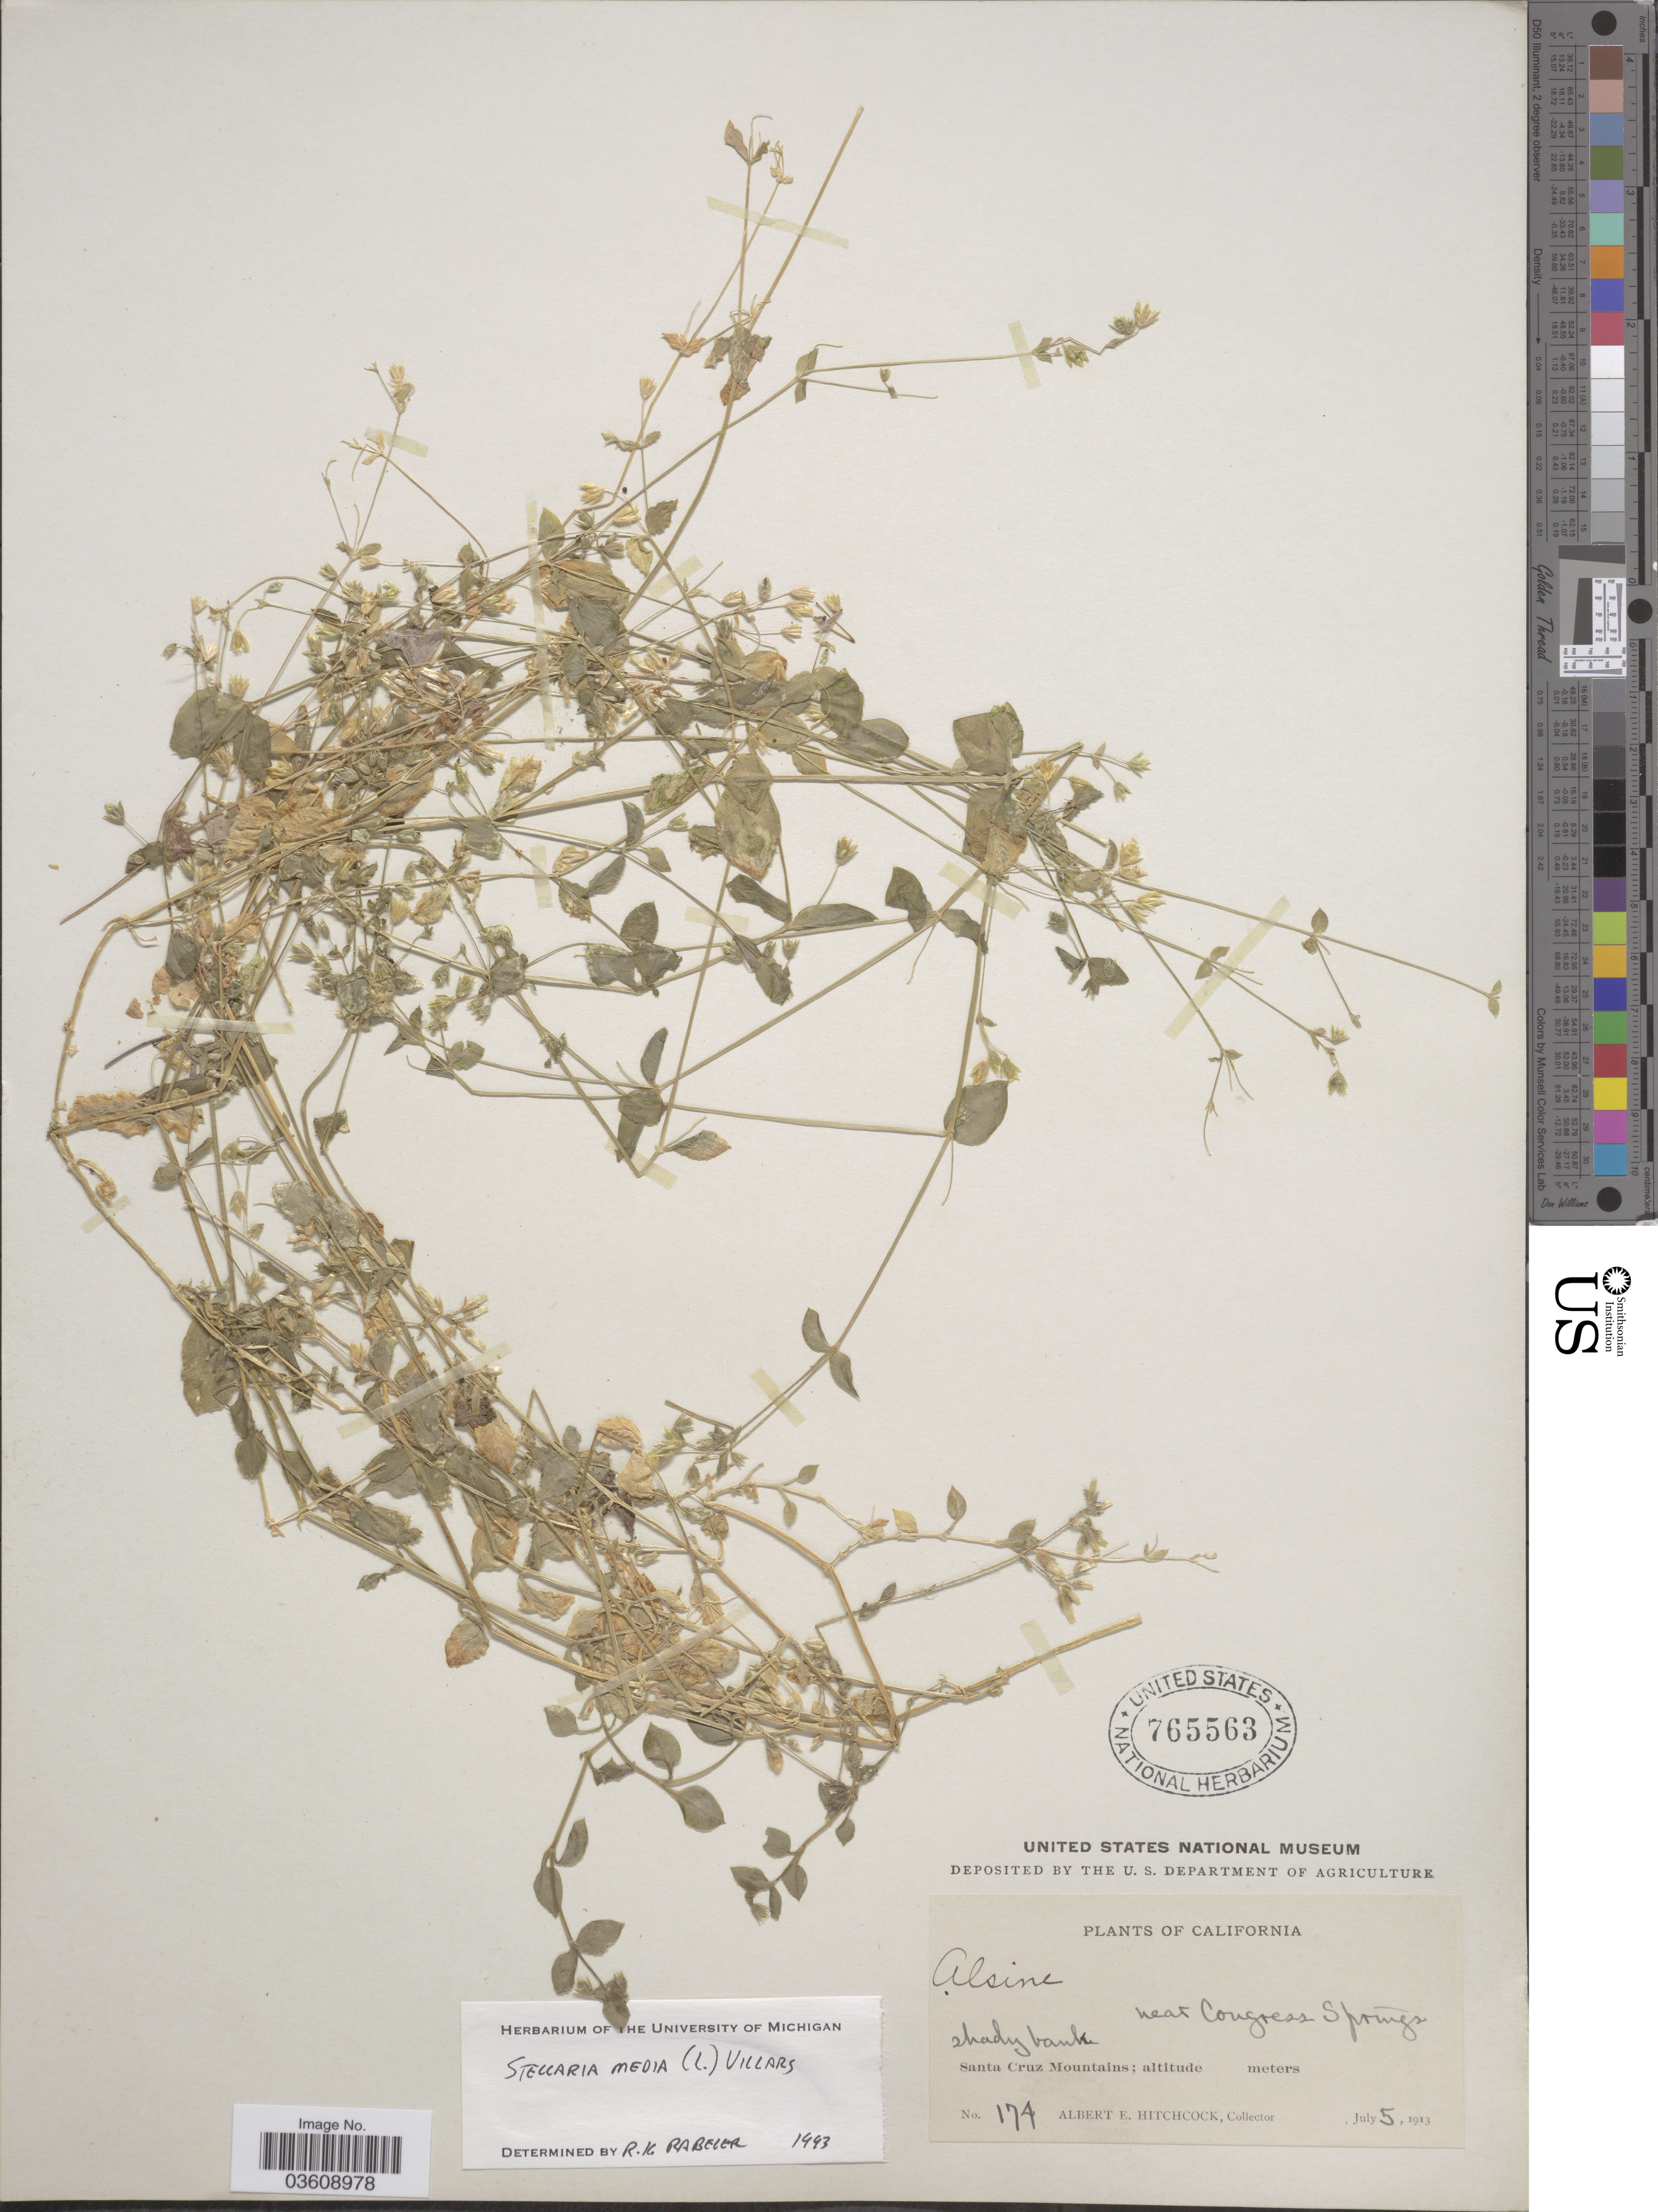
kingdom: Plantae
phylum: Tracheophyta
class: Magnoliopsida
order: Caryophyllales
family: Caryophyllaceae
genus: Stellaria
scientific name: Stellaria media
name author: (L.) Vill.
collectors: A. Hitchcock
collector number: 174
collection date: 1913-07-05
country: United States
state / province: California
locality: Near Congress Springs. Santa Cruz Mountains.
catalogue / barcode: US 765563